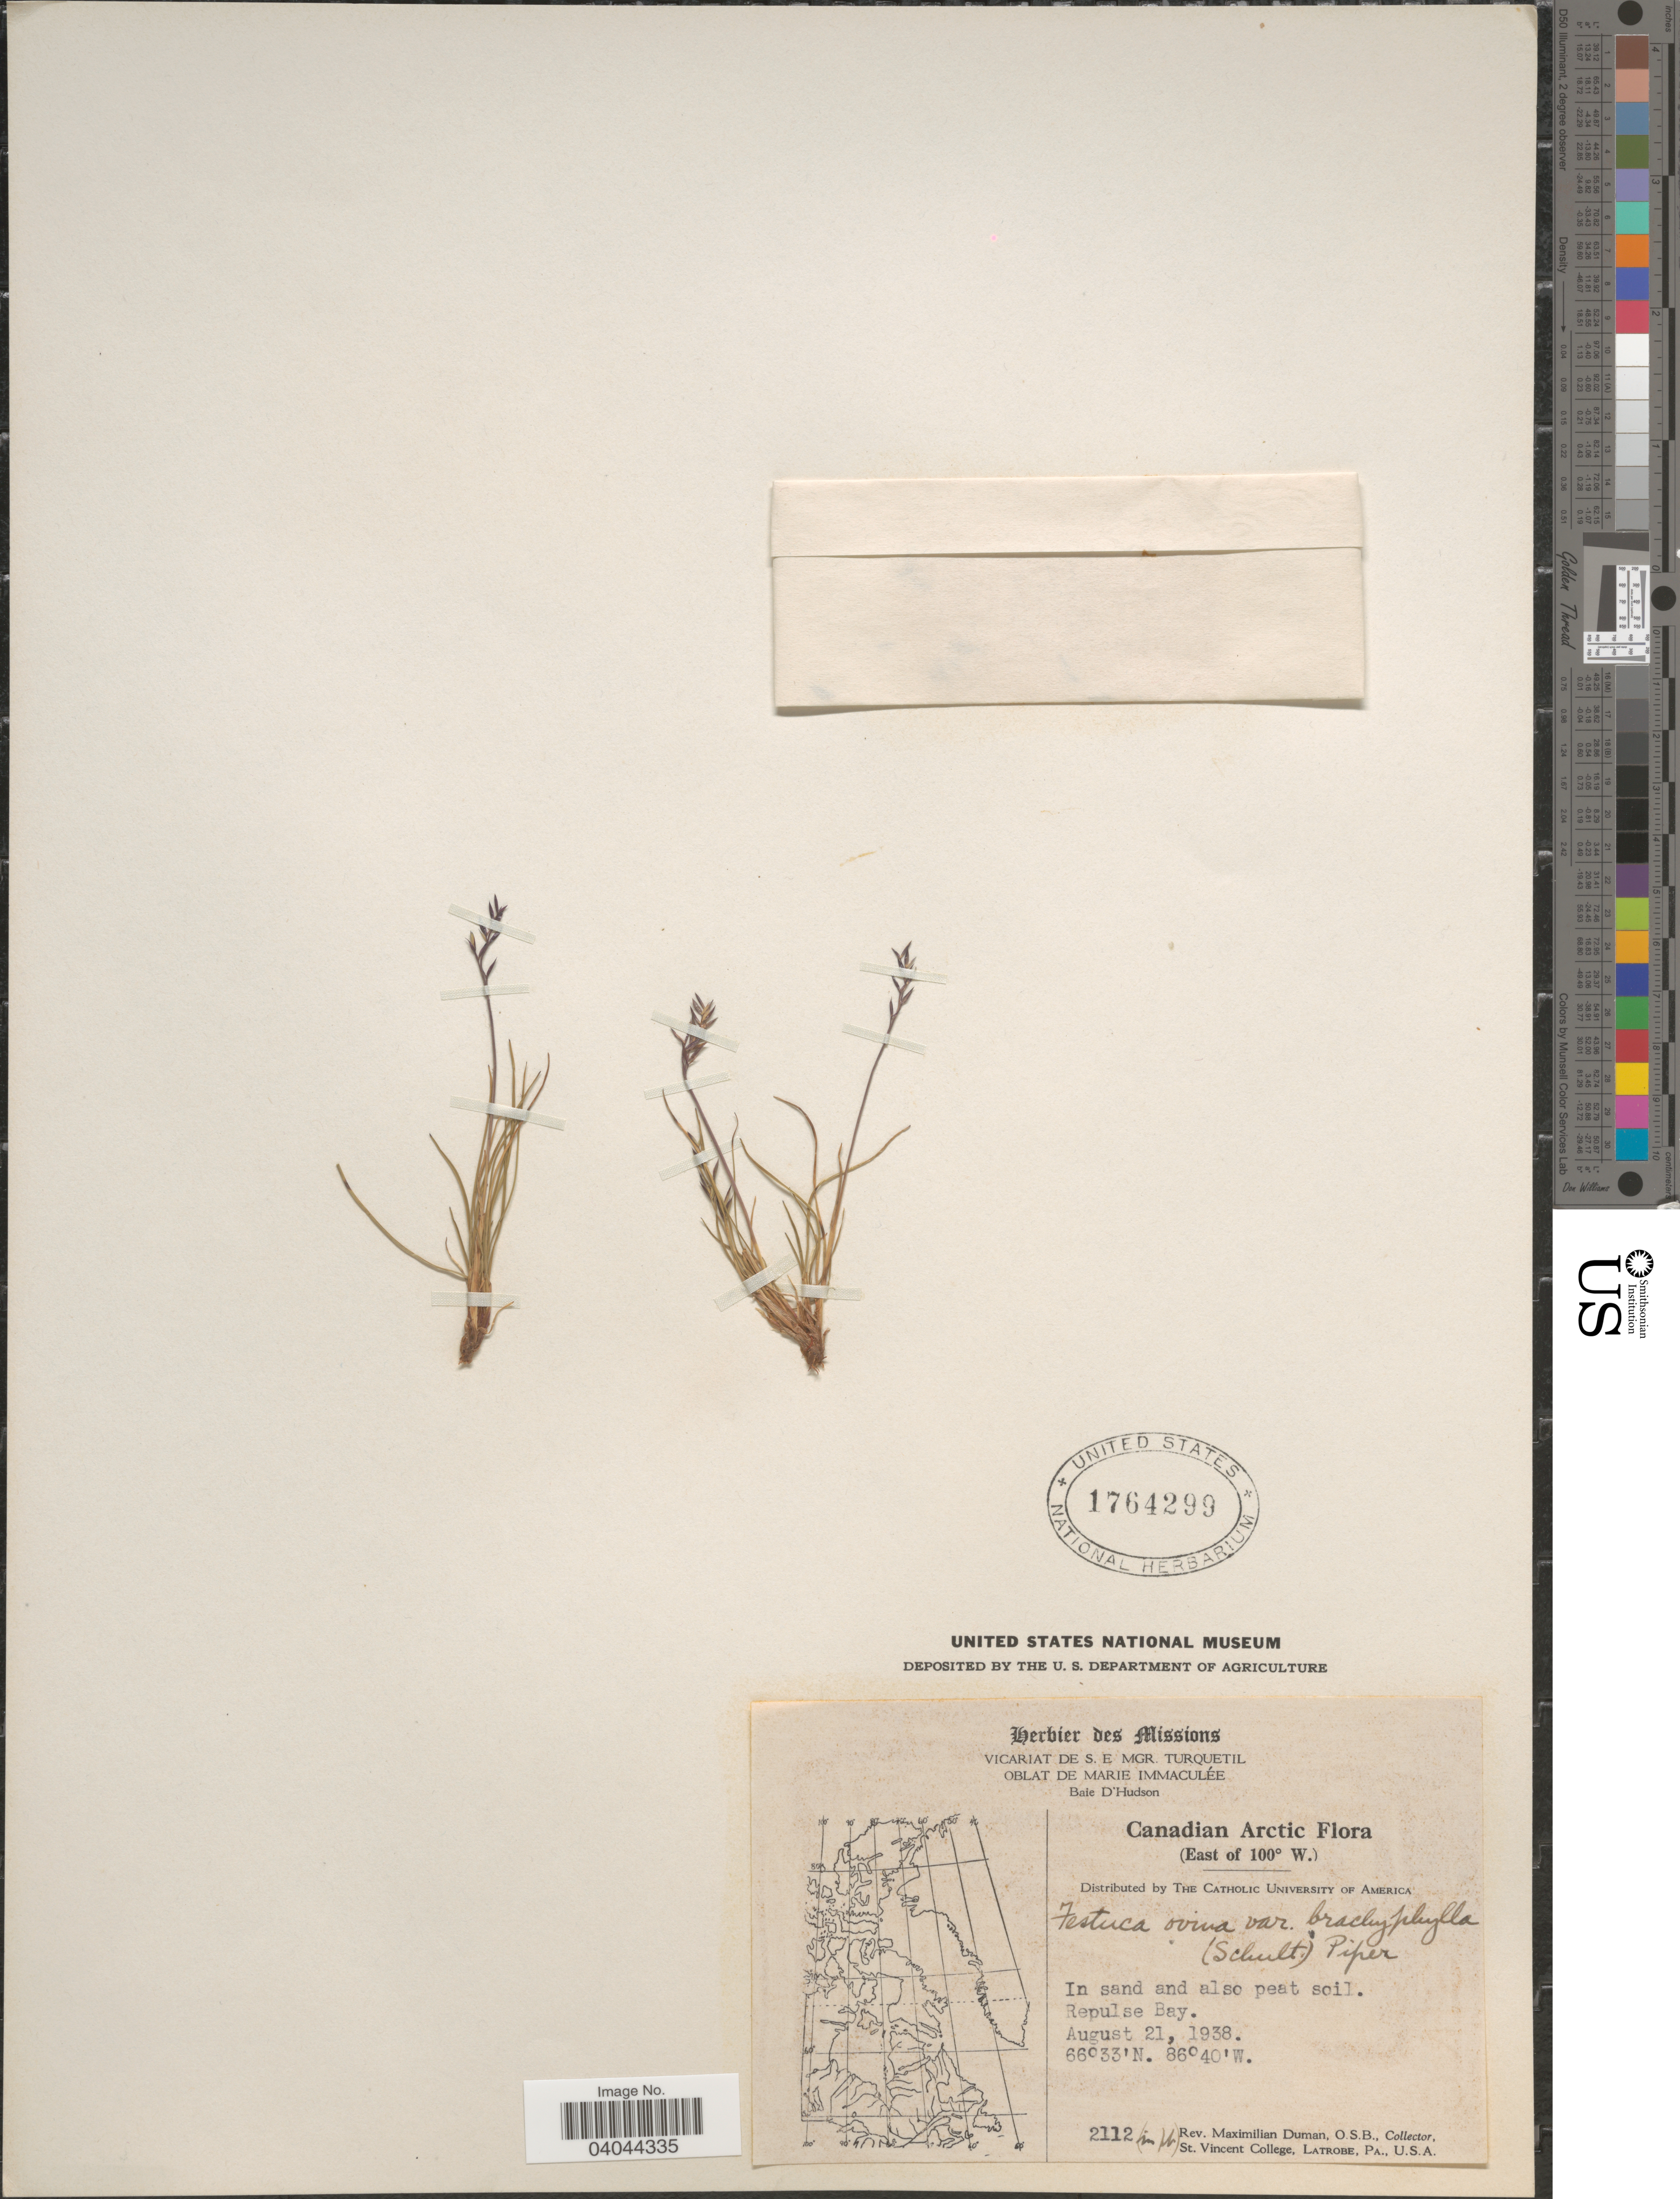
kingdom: Plantae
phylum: Tracheophyta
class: Liliopsida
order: Poales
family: Poaceae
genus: Festuca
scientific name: Festuca ovina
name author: L.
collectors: M. Duman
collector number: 2112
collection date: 1938-08-21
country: Canada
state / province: Nunavut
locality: Canadian Arctic. (East of 100º W.). Repulse Bay.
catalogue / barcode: US 1764299